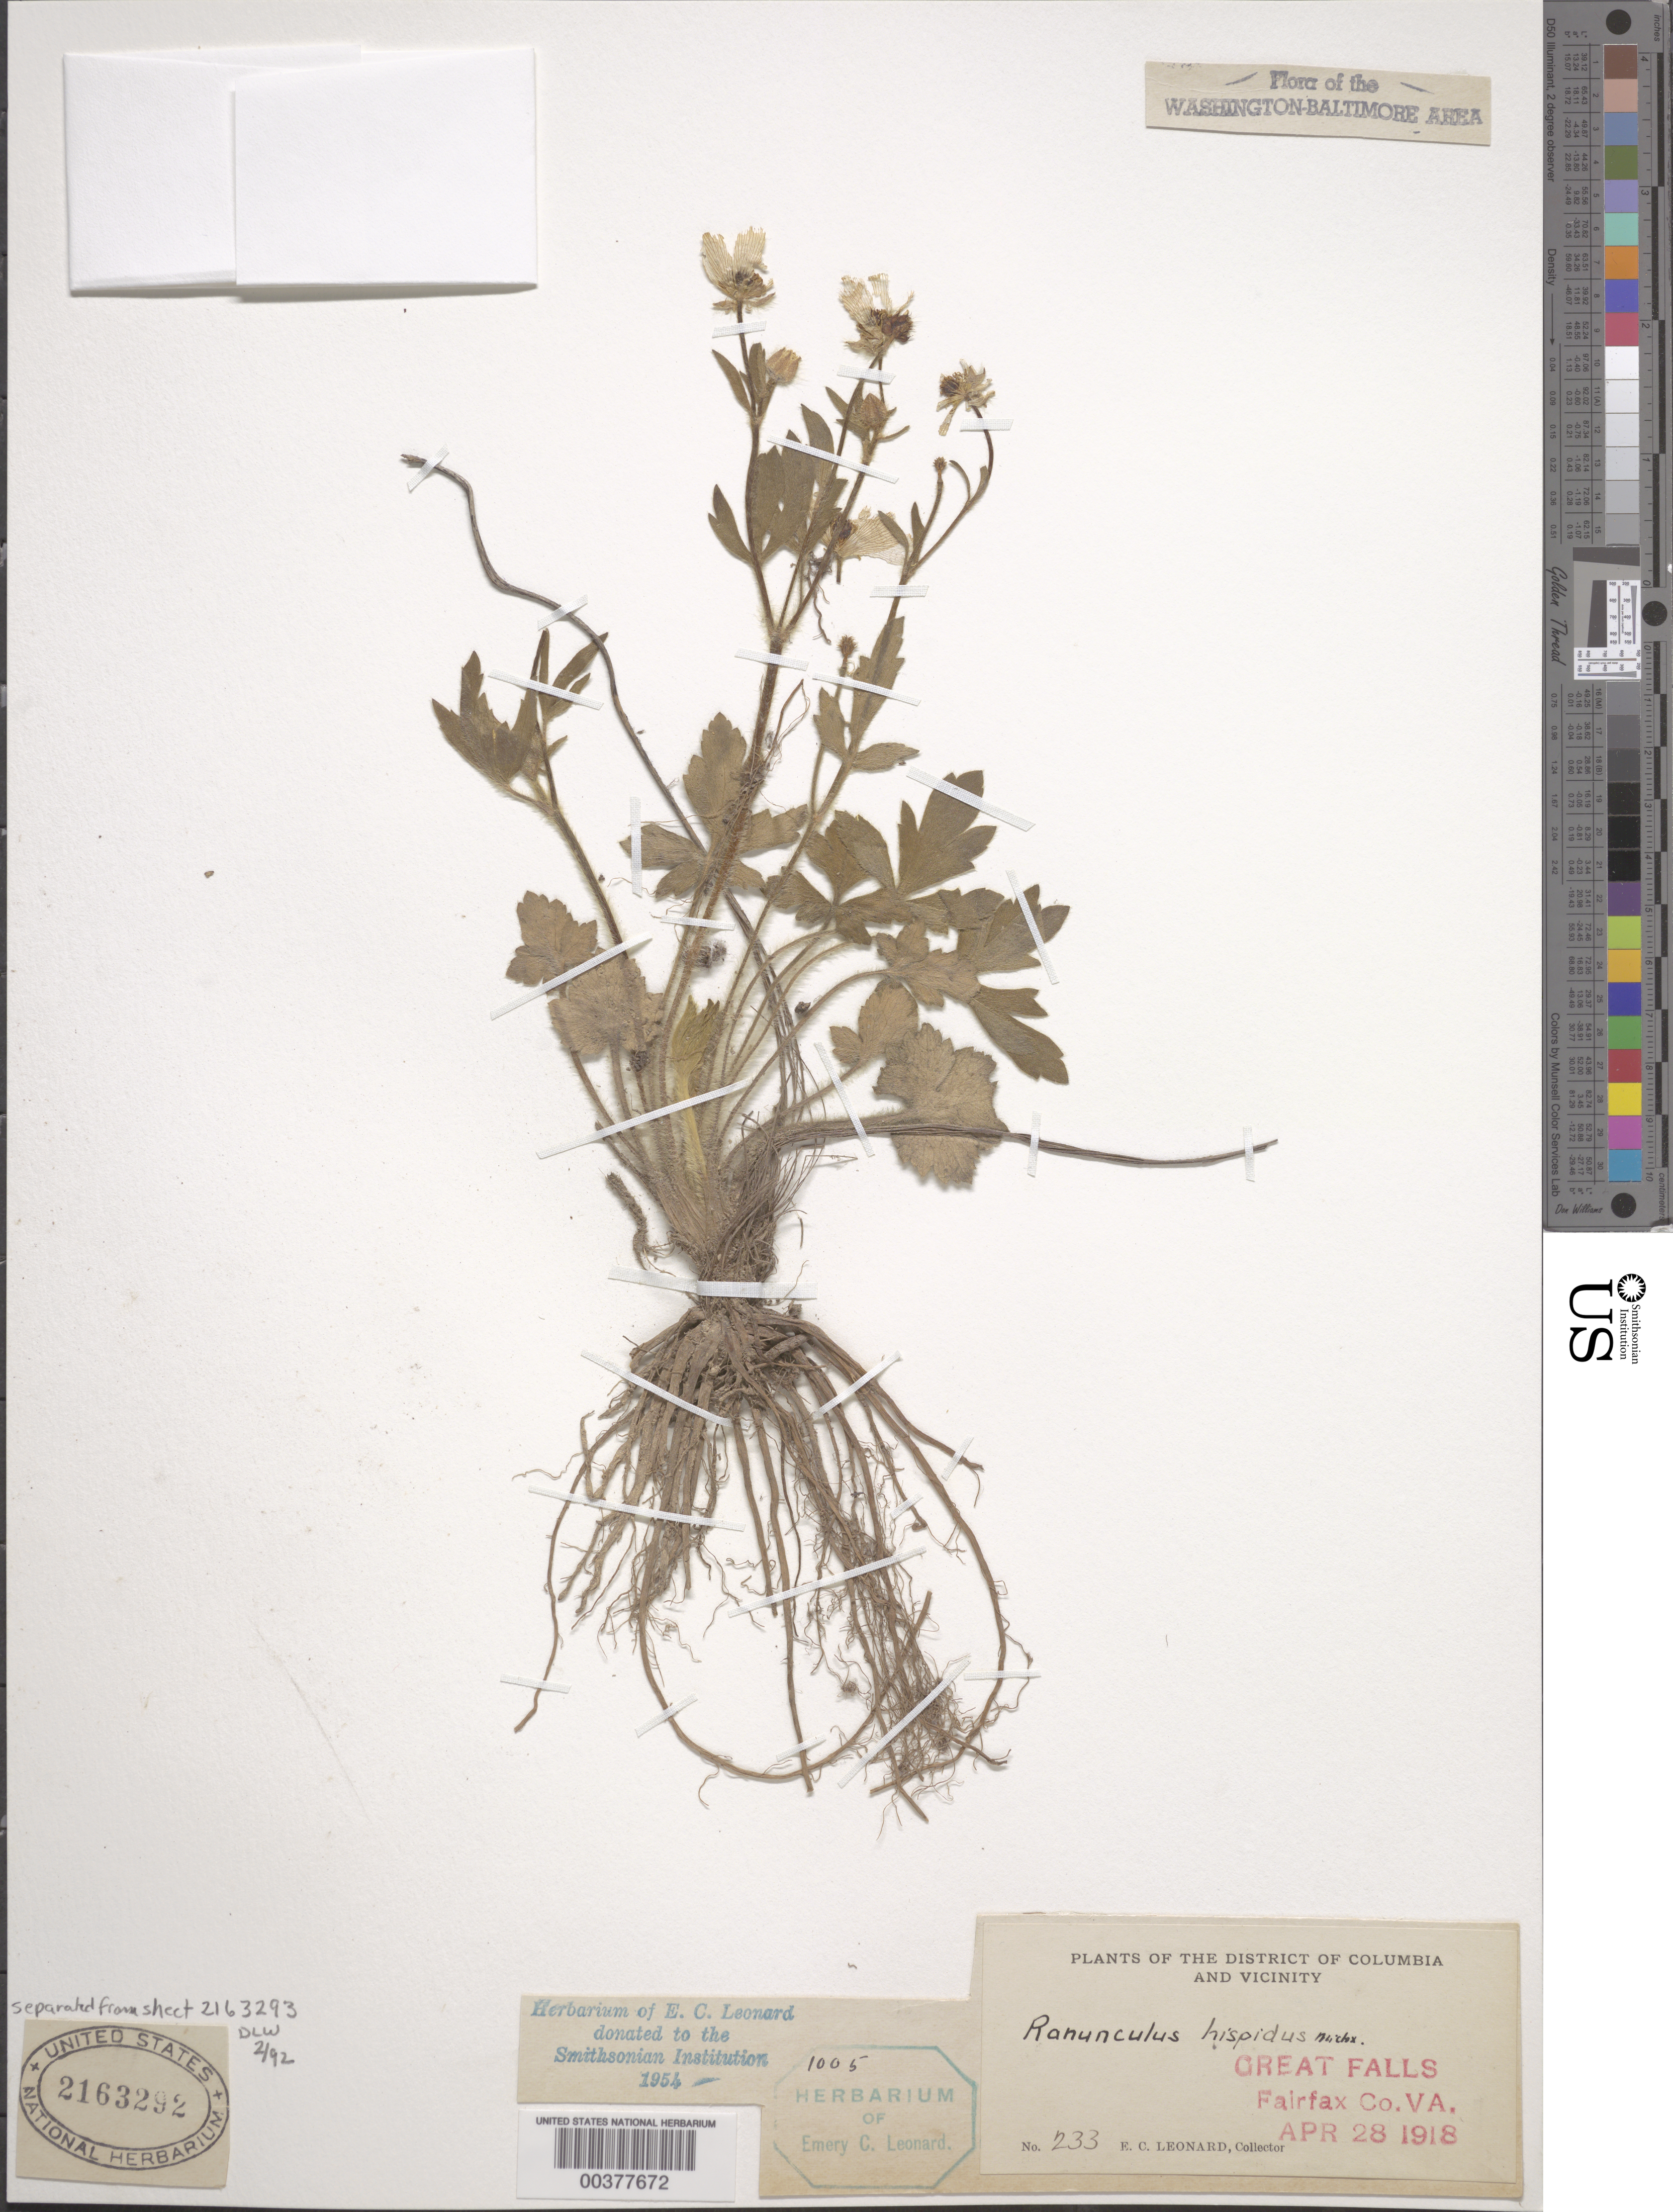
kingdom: Plantae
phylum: Tracheophyta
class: Magnoliopsida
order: Ranunculales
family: Ranunculaceae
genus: Ranunculus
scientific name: Ranunculus hispidus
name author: Michx.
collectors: E. C. Leonard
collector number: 233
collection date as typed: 28 Apr 1918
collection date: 1918-04-28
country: United States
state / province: Virginia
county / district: Fairfax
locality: Great Falls C. and O. Canal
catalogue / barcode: US 2163292